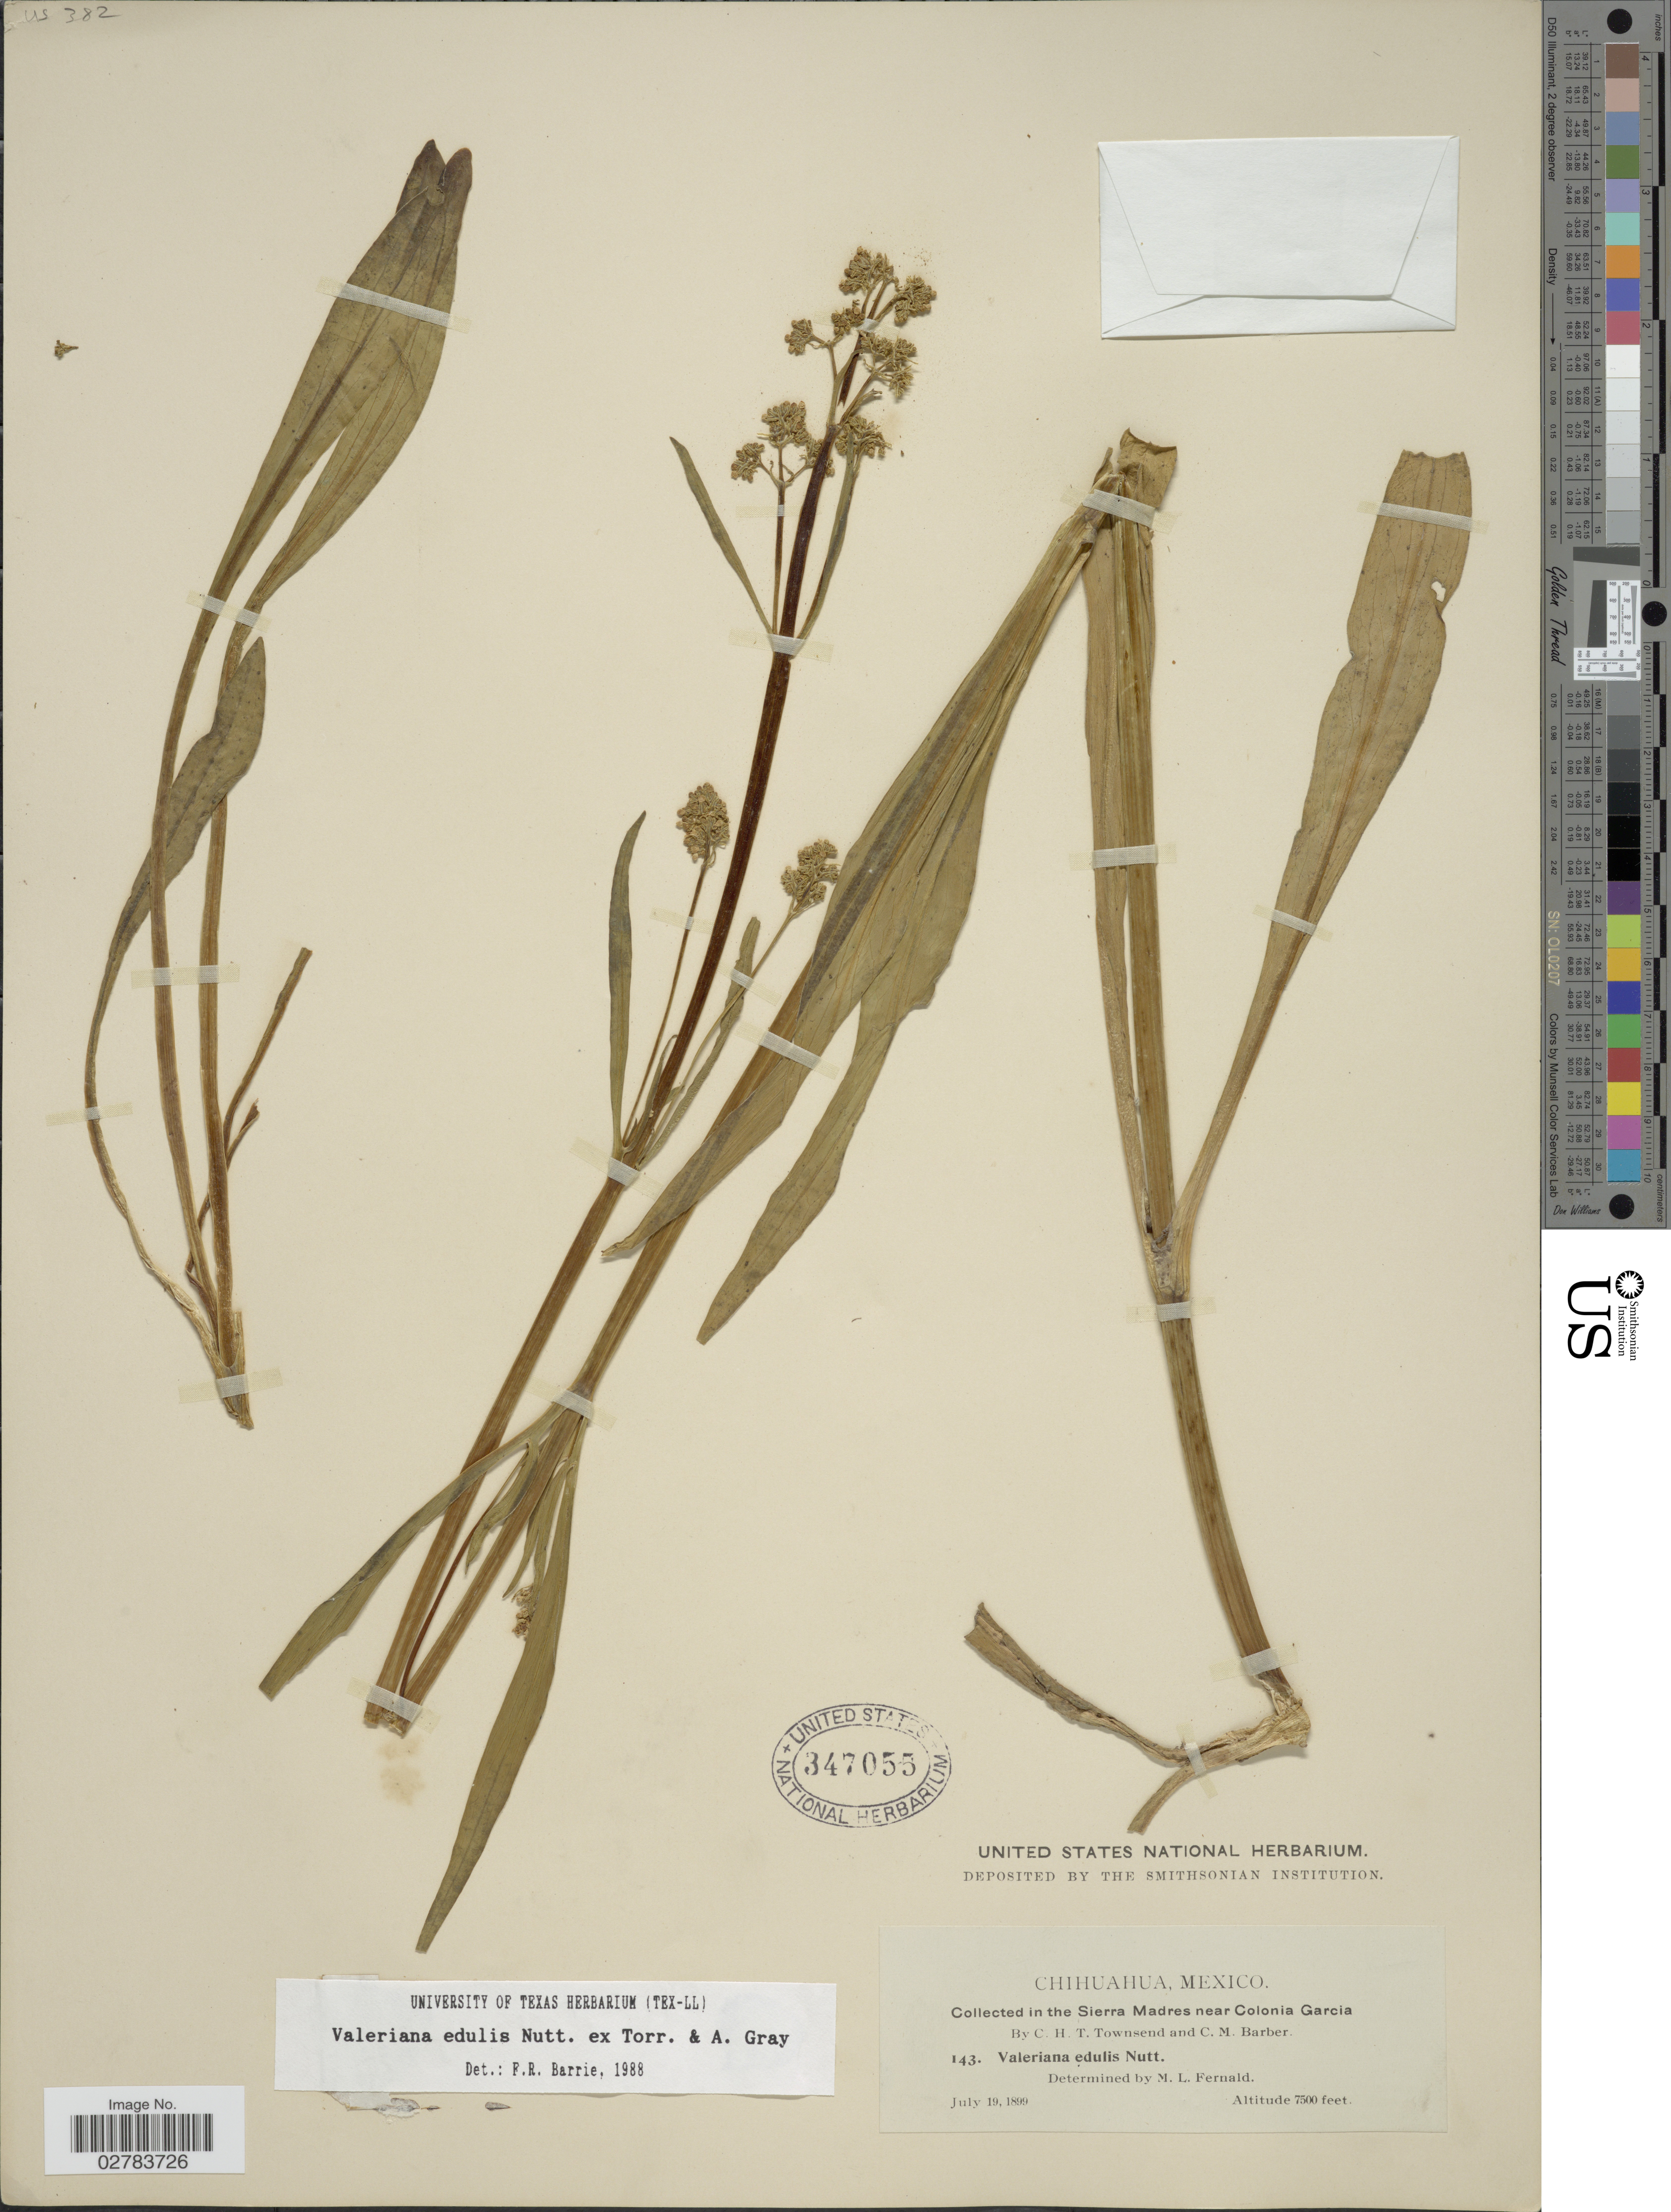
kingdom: Plantae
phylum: Tracheophyta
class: Magnoliopsida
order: Dipsacales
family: Caprifoliaceae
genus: Valeriana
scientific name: Valeriana edulis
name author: Nutt.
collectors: C. H. Townsend & C. Barber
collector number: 143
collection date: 1899-07-19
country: Mexico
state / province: Chihuahua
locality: In the Sierra Madres near Colonia Garcia.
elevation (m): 2286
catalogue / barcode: US 347055